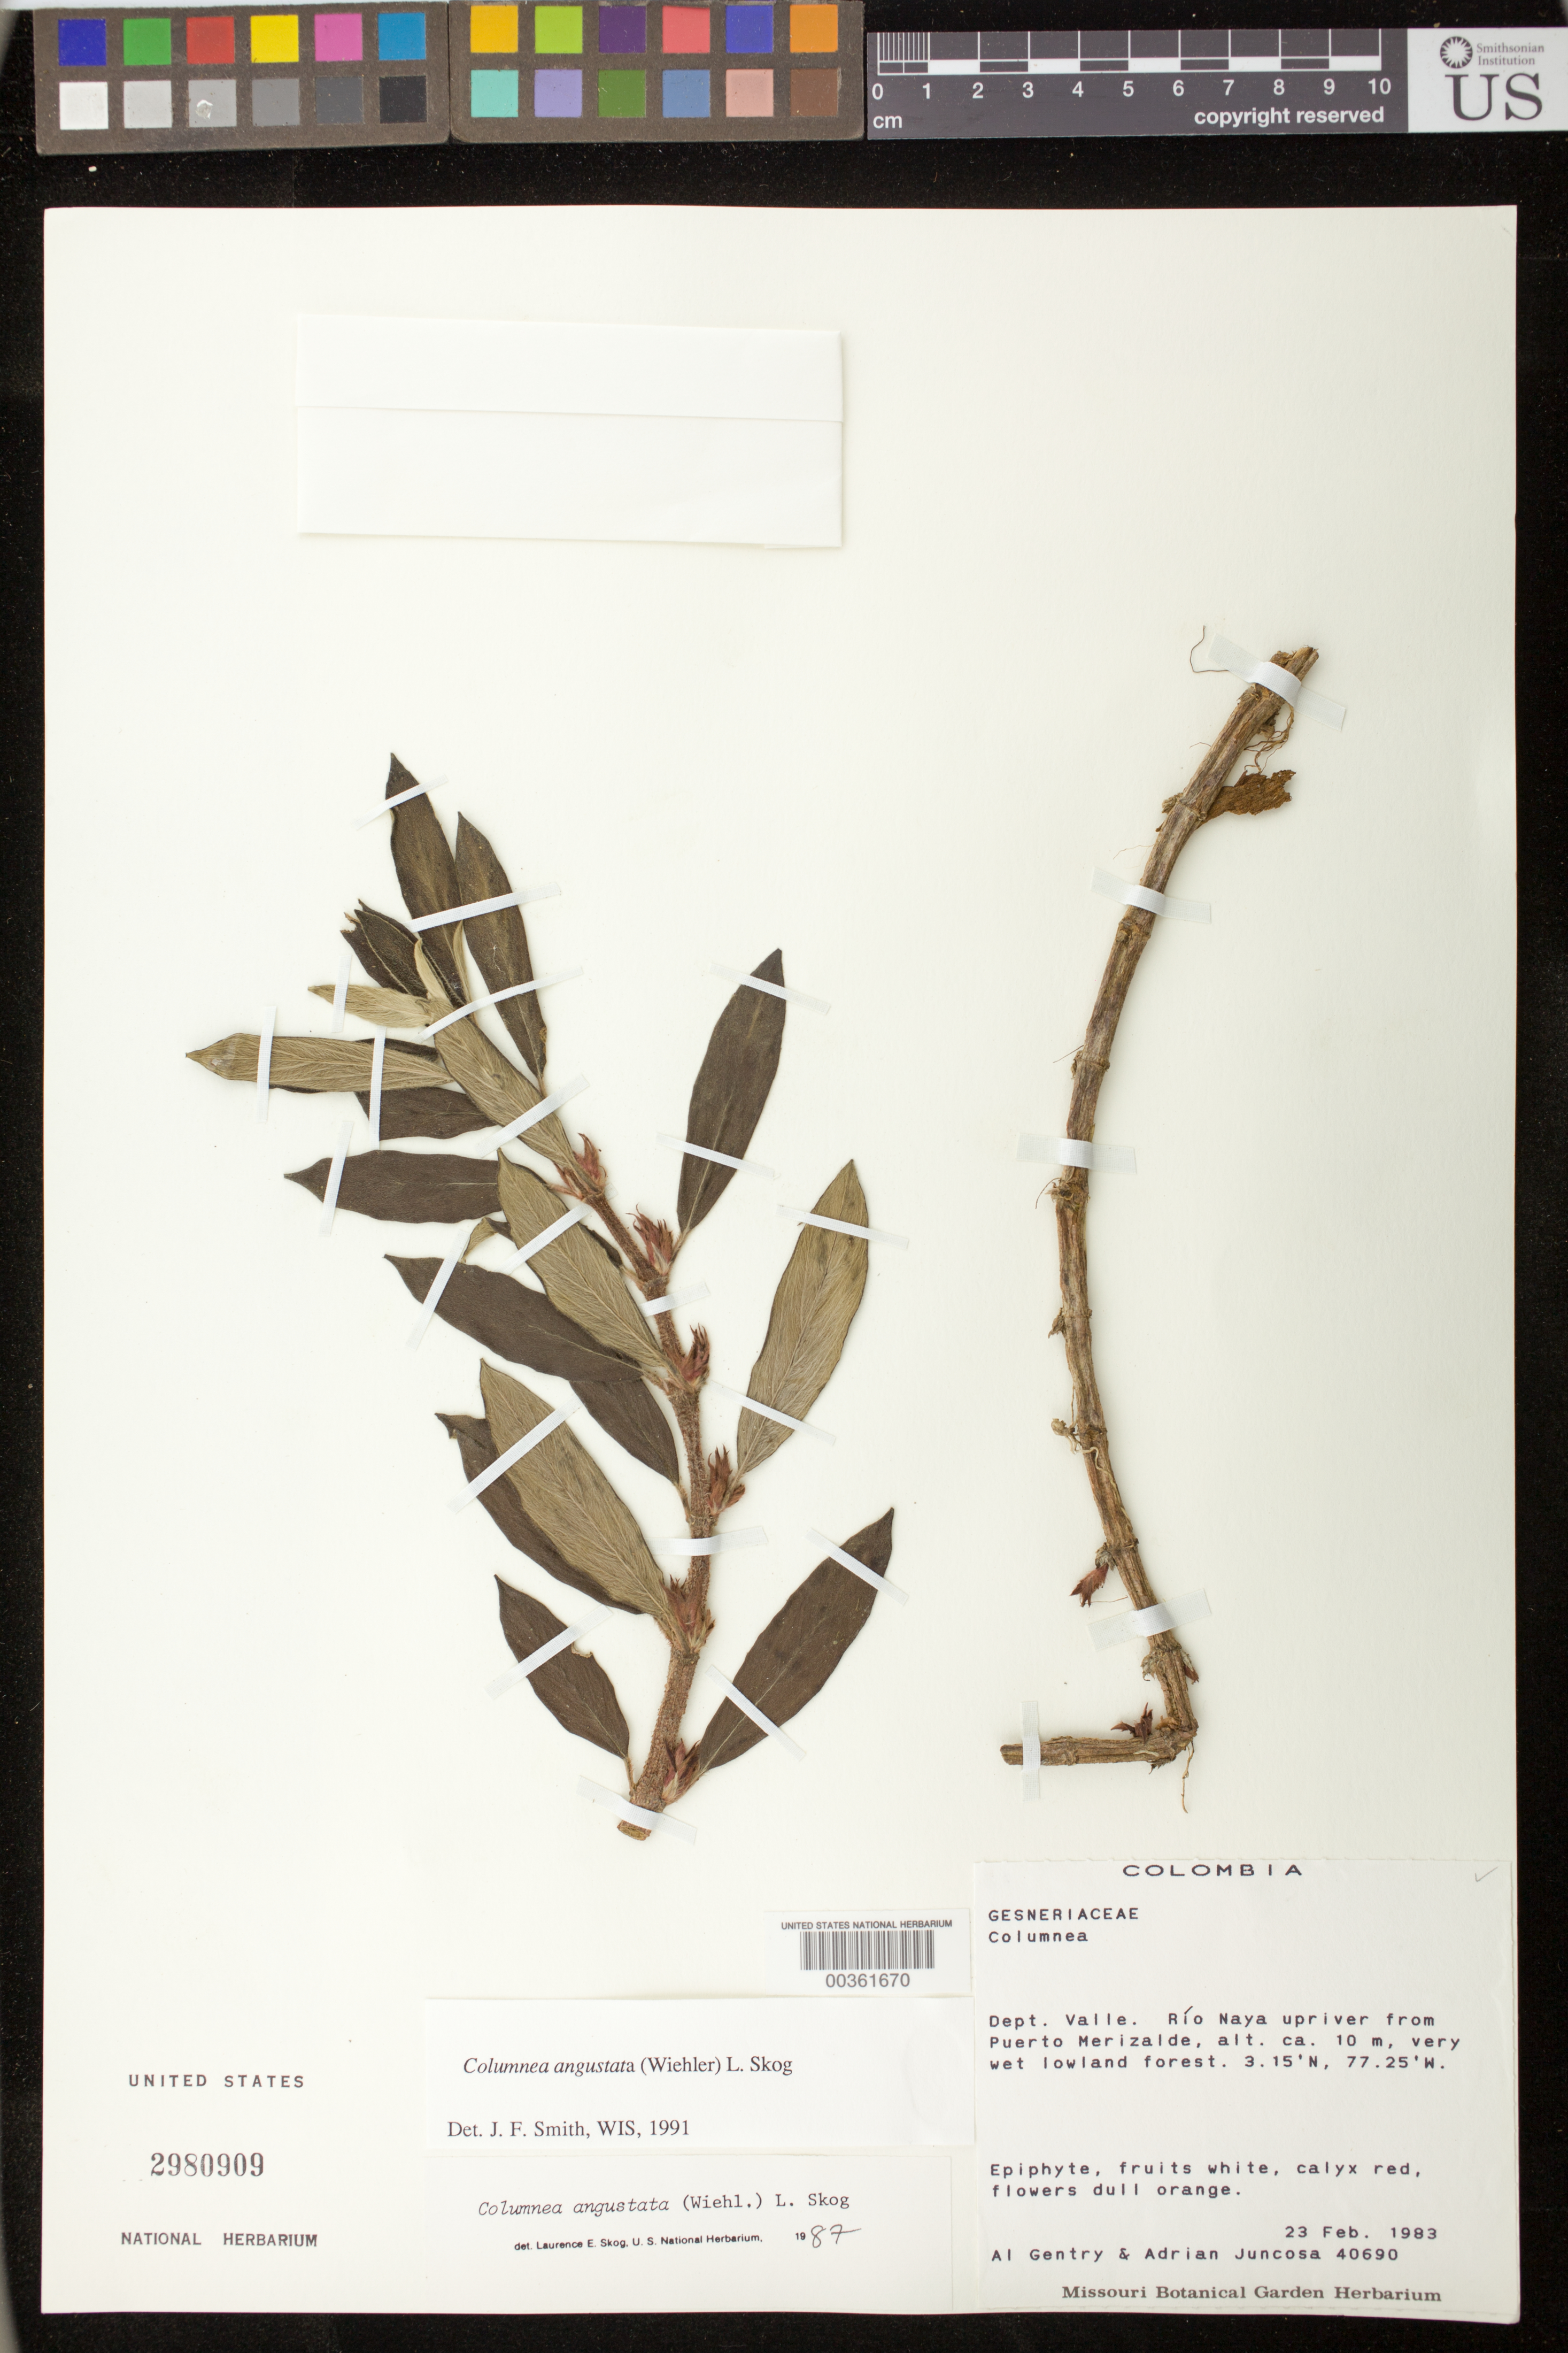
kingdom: Plantae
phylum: Tracheophyta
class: Magnoliopsida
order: Lamiales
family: Gesneriaceae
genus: Columnea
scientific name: Columnea angustata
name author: (Wiehler) L.E. Skog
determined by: Skog, Laurence E.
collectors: A. H. Gentry & A. Juncosa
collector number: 40690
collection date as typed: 23 Feb 1983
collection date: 1983-02-23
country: Colombia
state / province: Valle del Cauca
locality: Dept. Valle, Rio Naya upriver from Puerto Merizalde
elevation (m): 10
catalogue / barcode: US 2980909